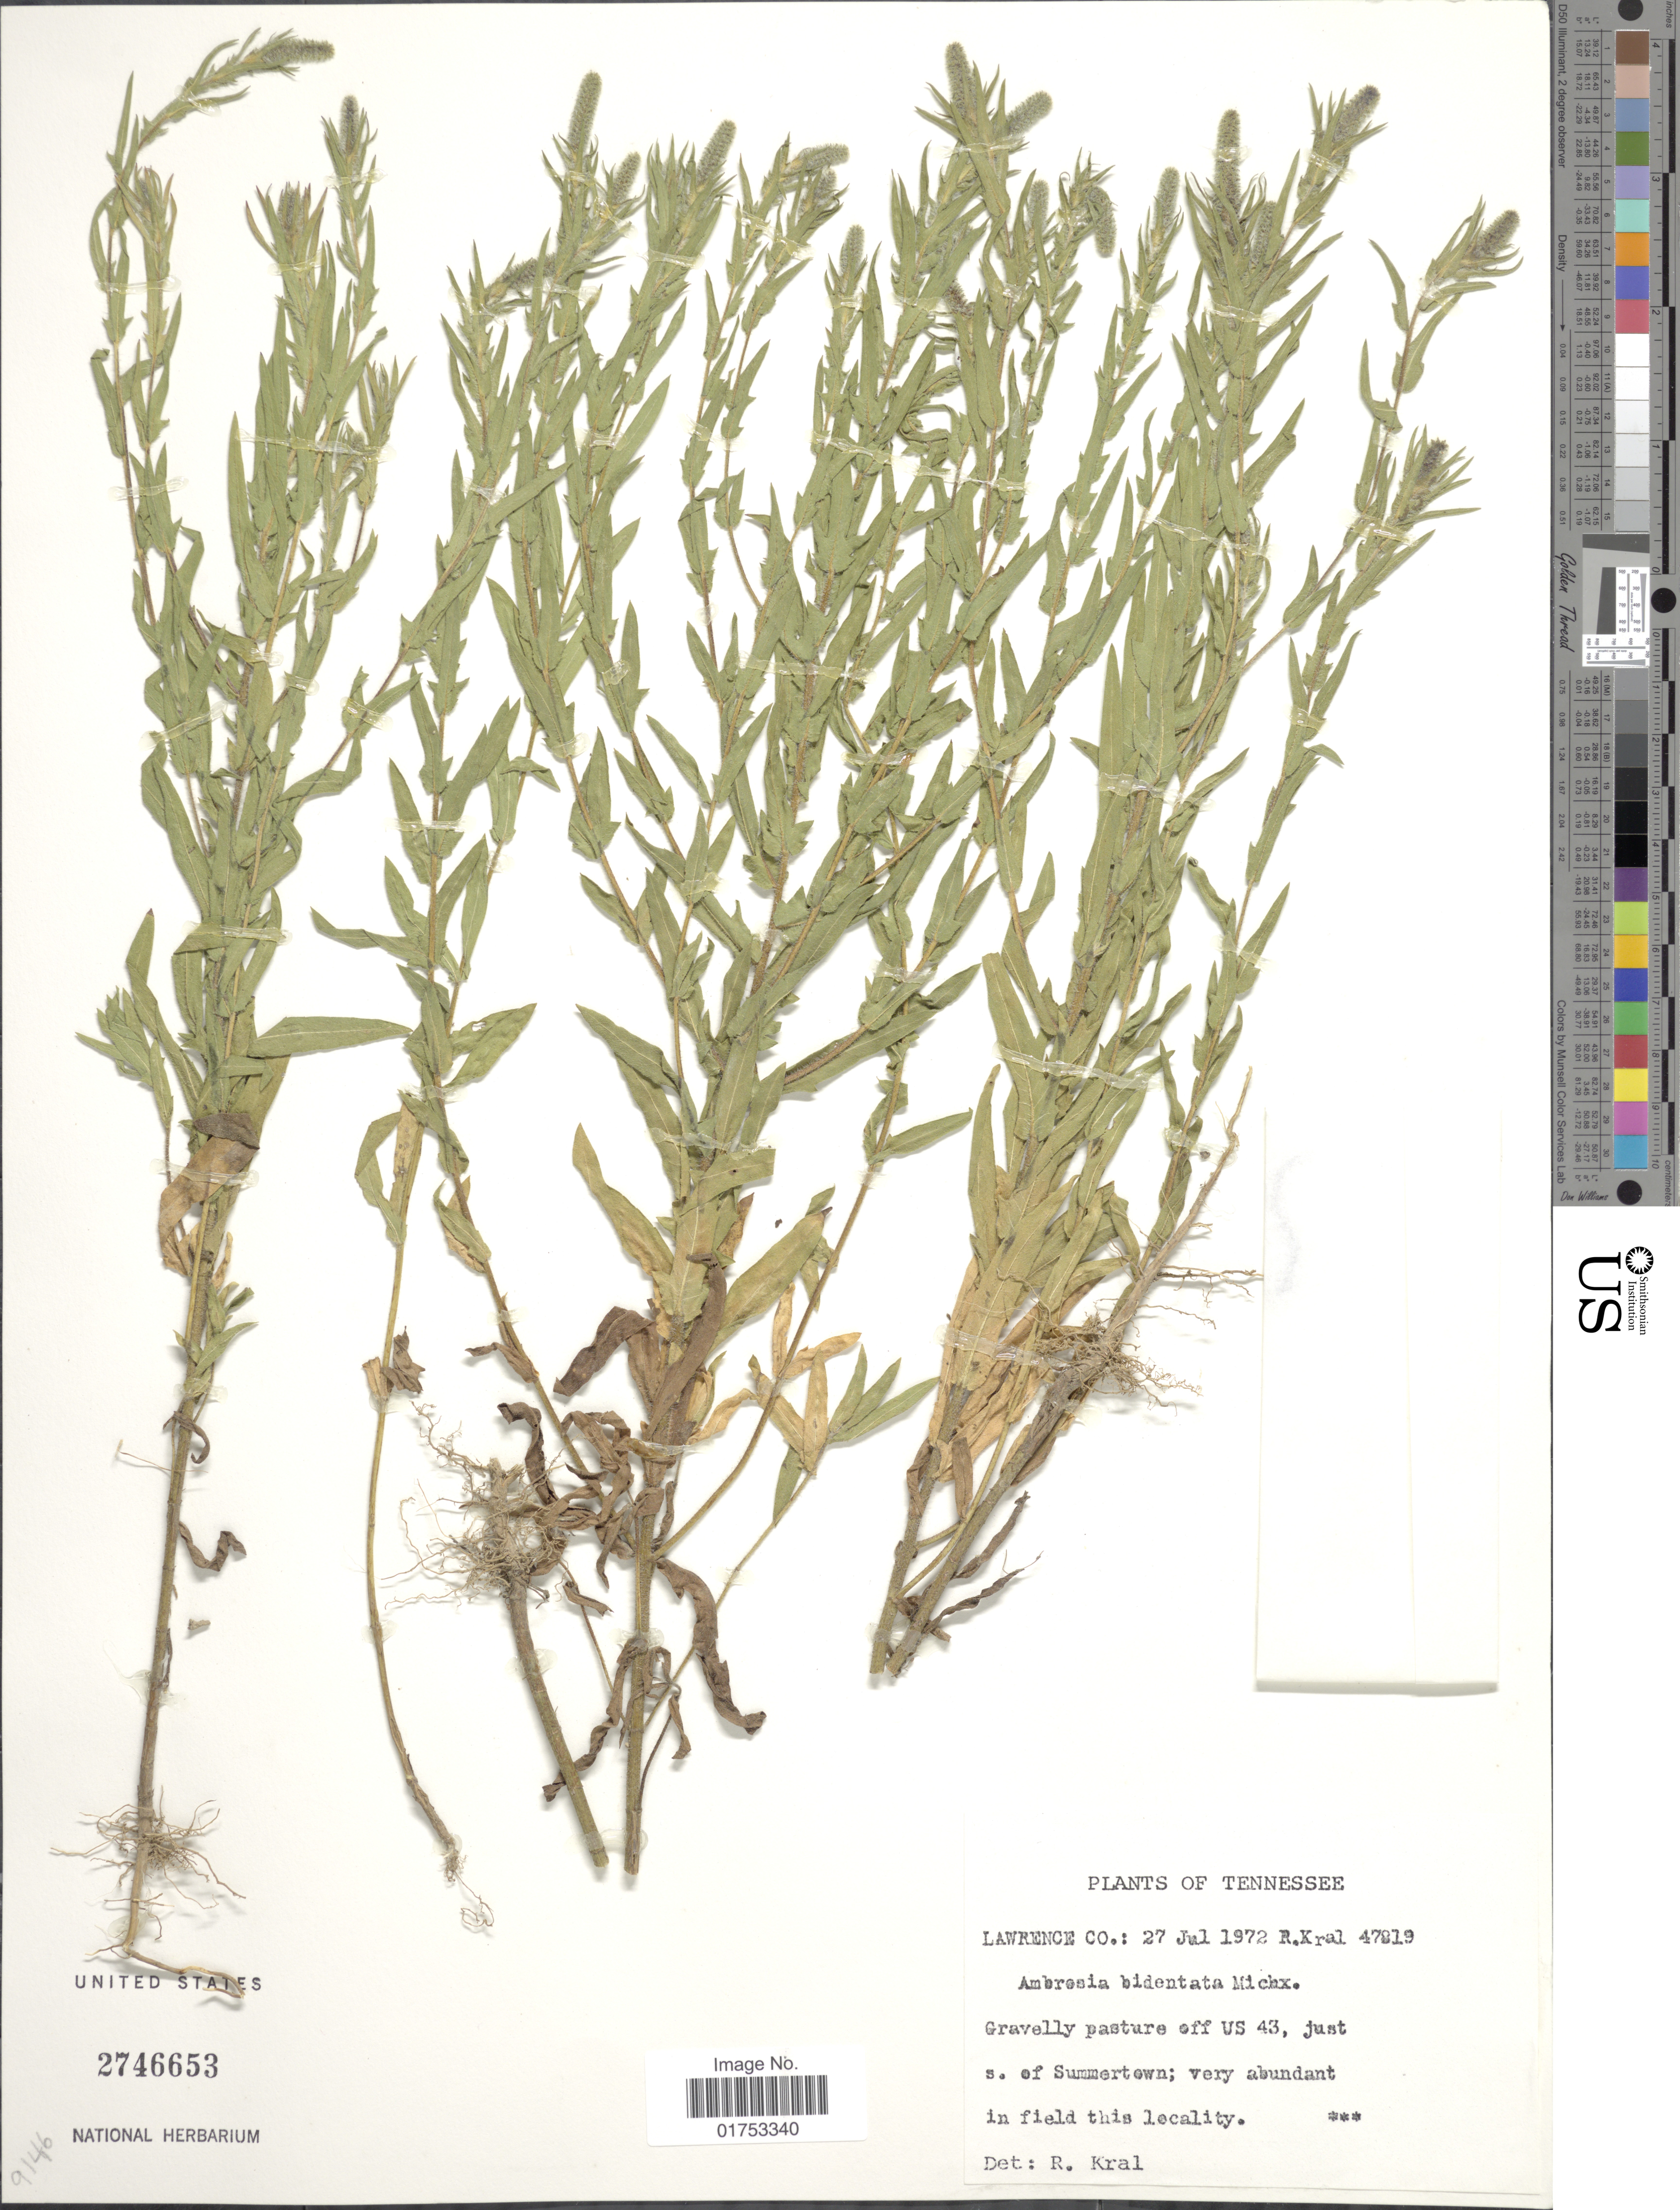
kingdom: Plantae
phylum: Tracheophyta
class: Magnoliopsida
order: Asterales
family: Asteraceae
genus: Ambrosia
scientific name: Ambrosia bidentata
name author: Michx.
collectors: R. Kral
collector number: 47819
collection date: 1972-07-27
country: United States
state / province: Tennessee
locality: Lawrence Co., off US 43, just s. of Summertown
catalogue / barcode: US 2746653